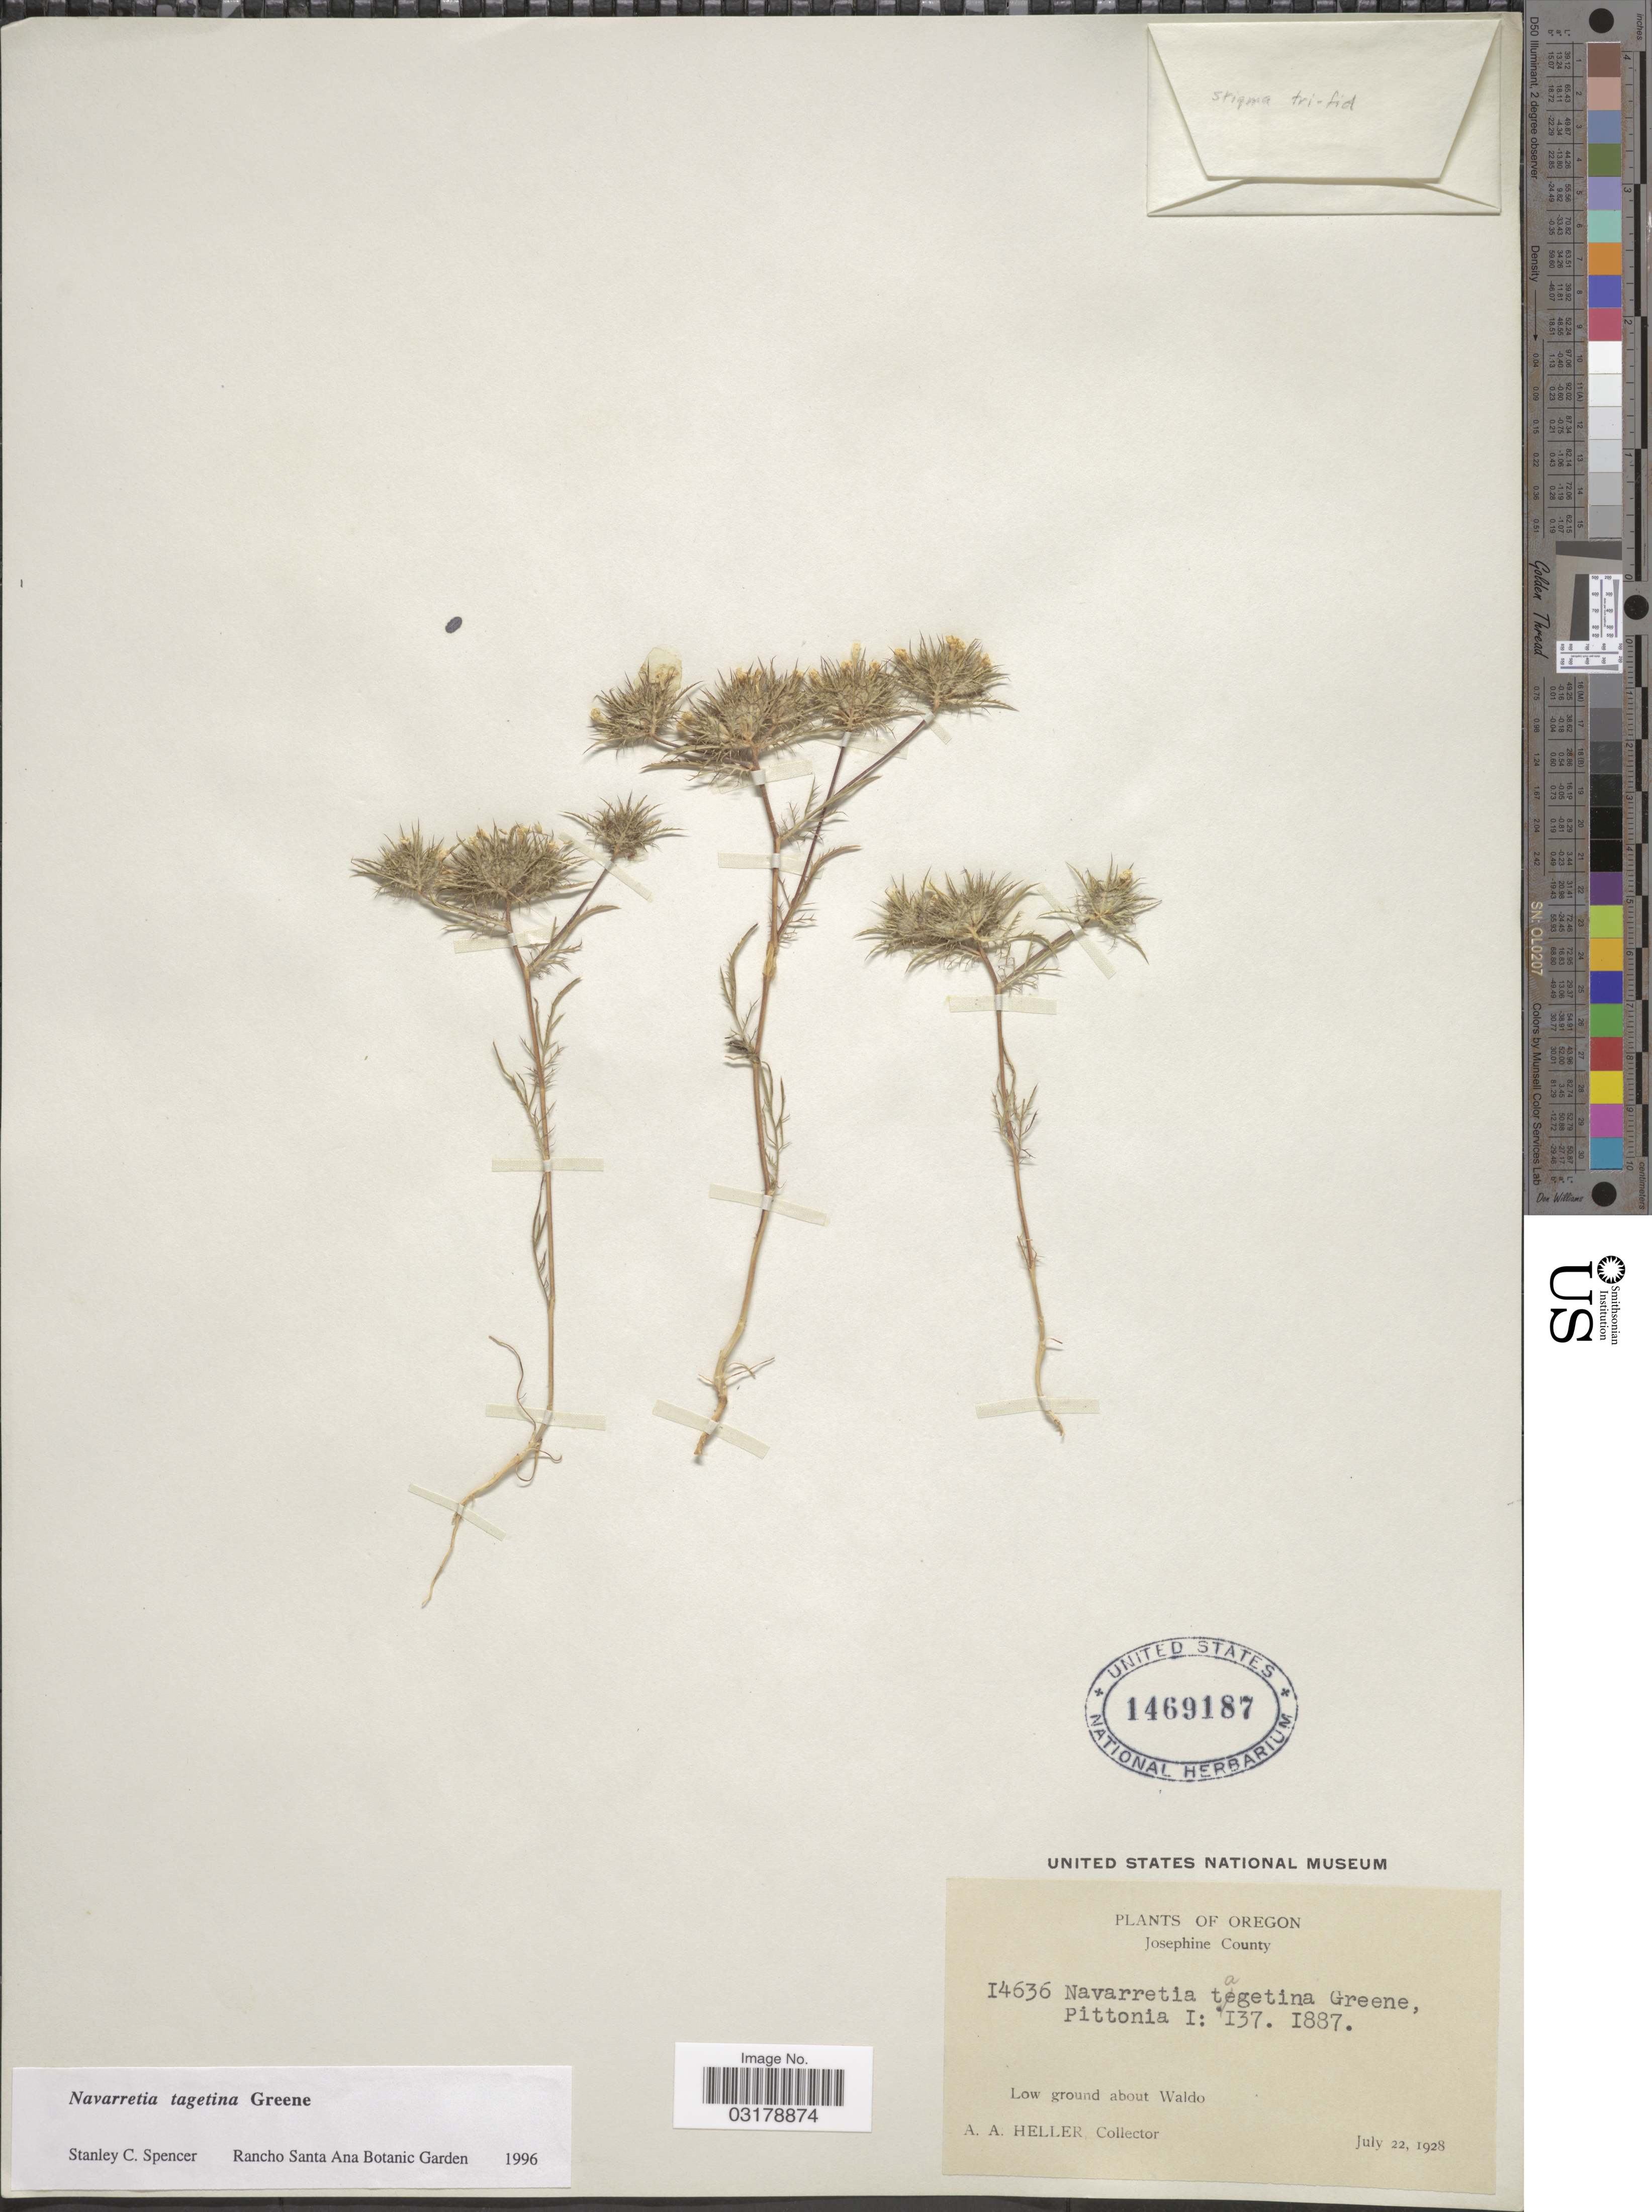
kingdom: Plantae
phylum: Tracheophyta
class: Magnoliopsida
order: Ericales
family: Polemoniaceae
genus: Navarretia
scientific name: Navarretia tagetina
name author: S.W. Greene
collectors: A. A. Heller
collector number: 14636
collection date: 1928-07-22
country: United States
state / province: Oregon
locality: Josephine County. Low ground about Waldo.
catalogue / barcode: US 1469187